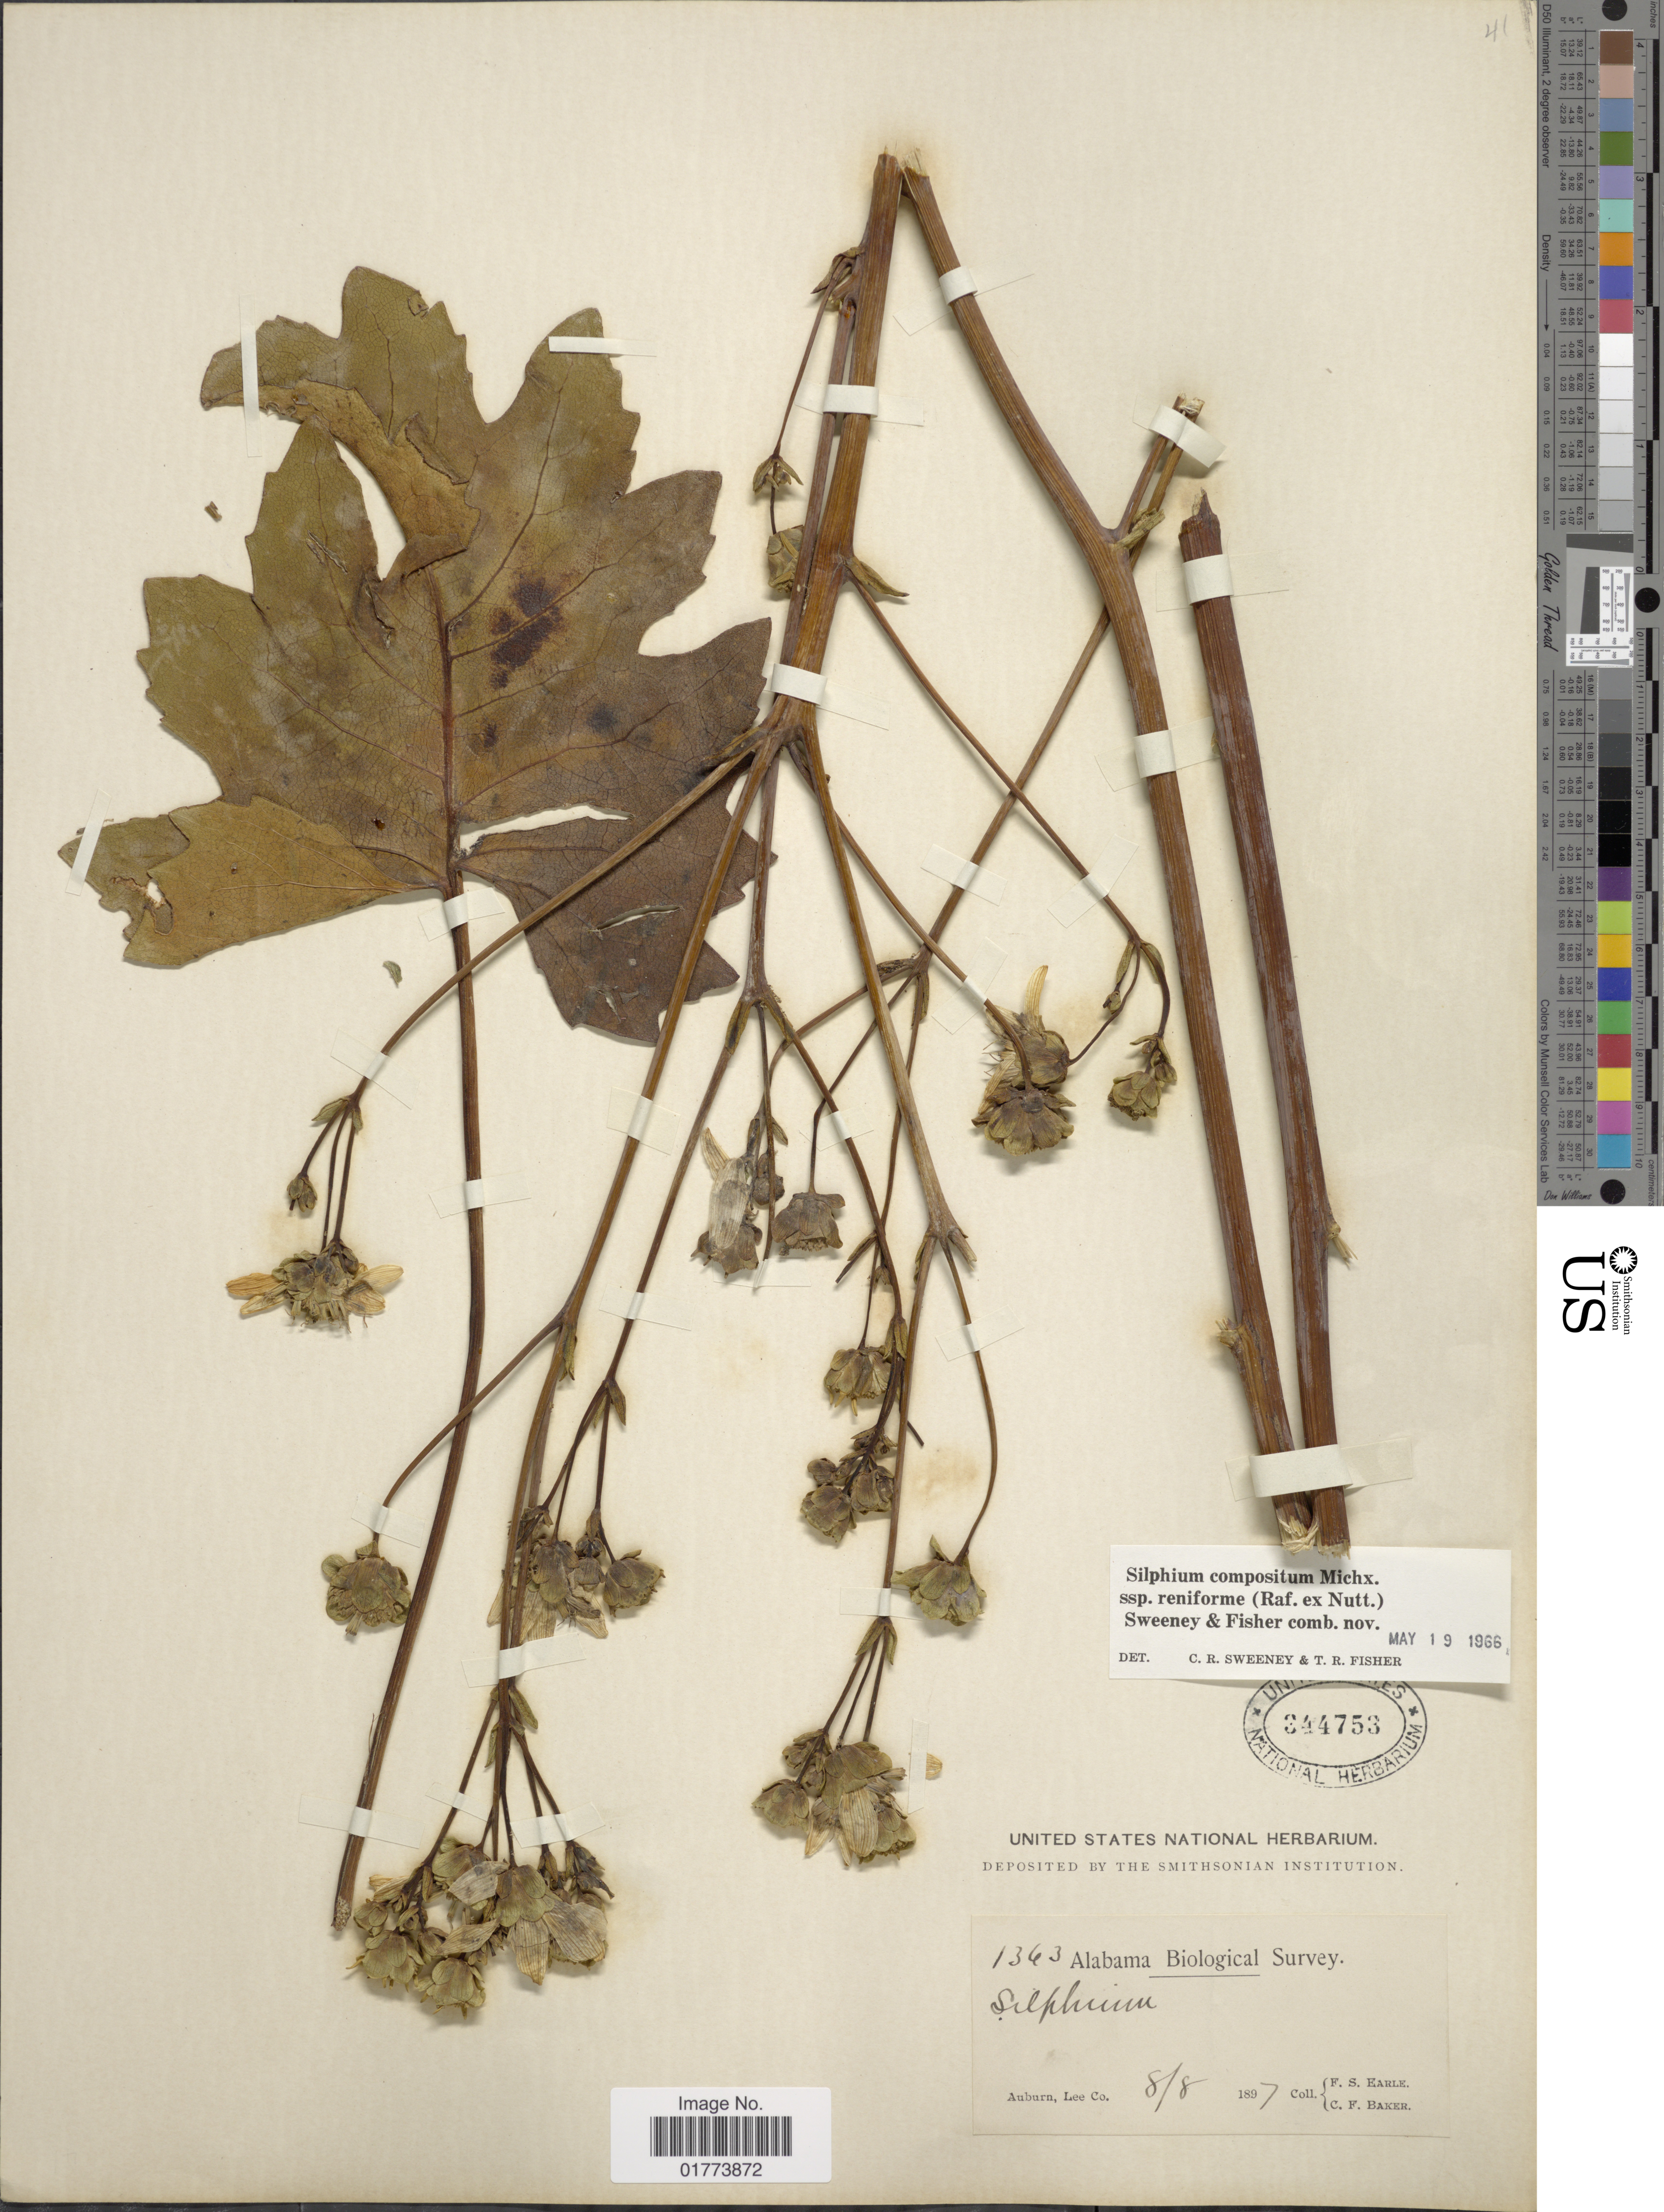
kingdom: Plantae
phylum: Tracheophyta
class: Magnoliopsida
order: Asterales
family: Asteraceae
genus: Silphium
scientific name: Silphium compositum subsp. reniforme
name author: (Raf. ex Nutt.) C. R. Sweeney & T.R. Fisher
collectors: F. S. Earle & C. F. Baker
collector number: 1363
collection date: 1897-08-08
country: United States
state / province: Alabama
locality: Auburn, Lee Co.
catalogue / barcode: US 344753